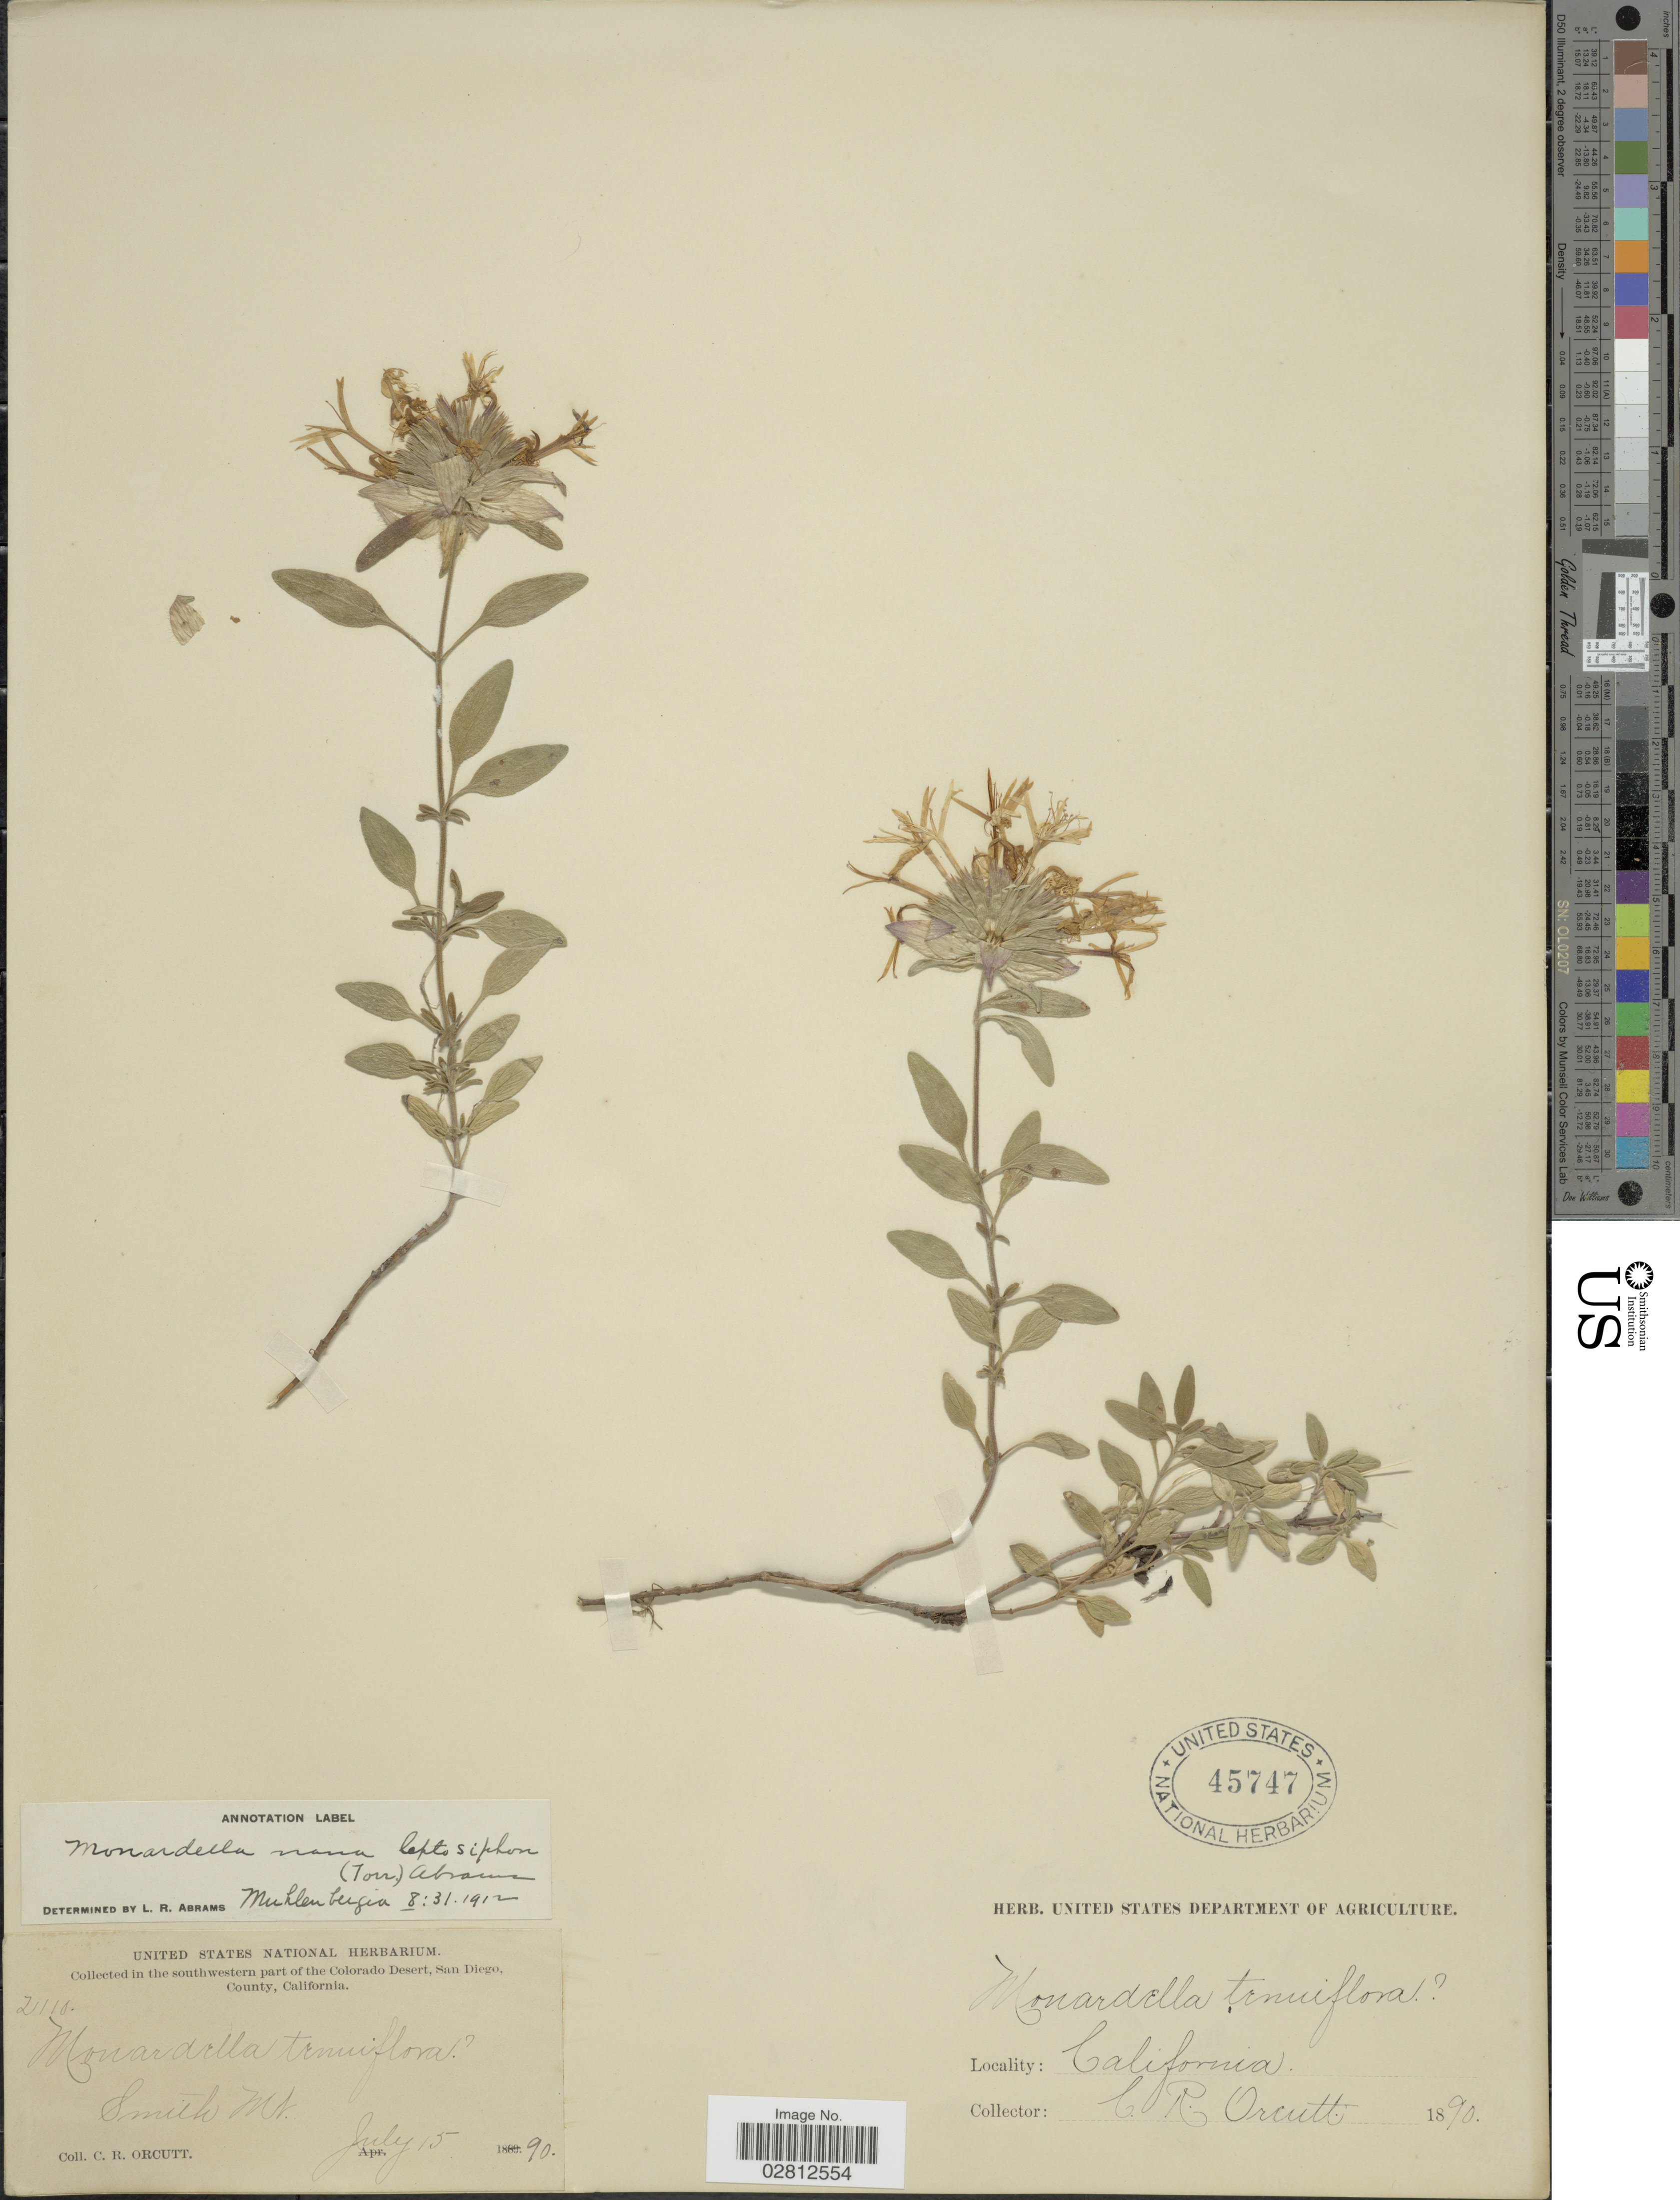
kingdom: Plantae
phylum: Tracheophyta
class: Magnoliopsida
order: Lamiales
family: Lamiaceae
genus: Monardella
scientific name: Monardella nana subsp. leptosiphon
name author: (Torr.) Abrams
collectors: C. R. Orcutt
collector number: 2110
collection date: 1890-07-15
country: United States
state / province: California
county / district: San Diego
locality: Southwestern part of the Colorado Desert, San Diego, County, Smith Mt.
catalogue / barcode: US 45747